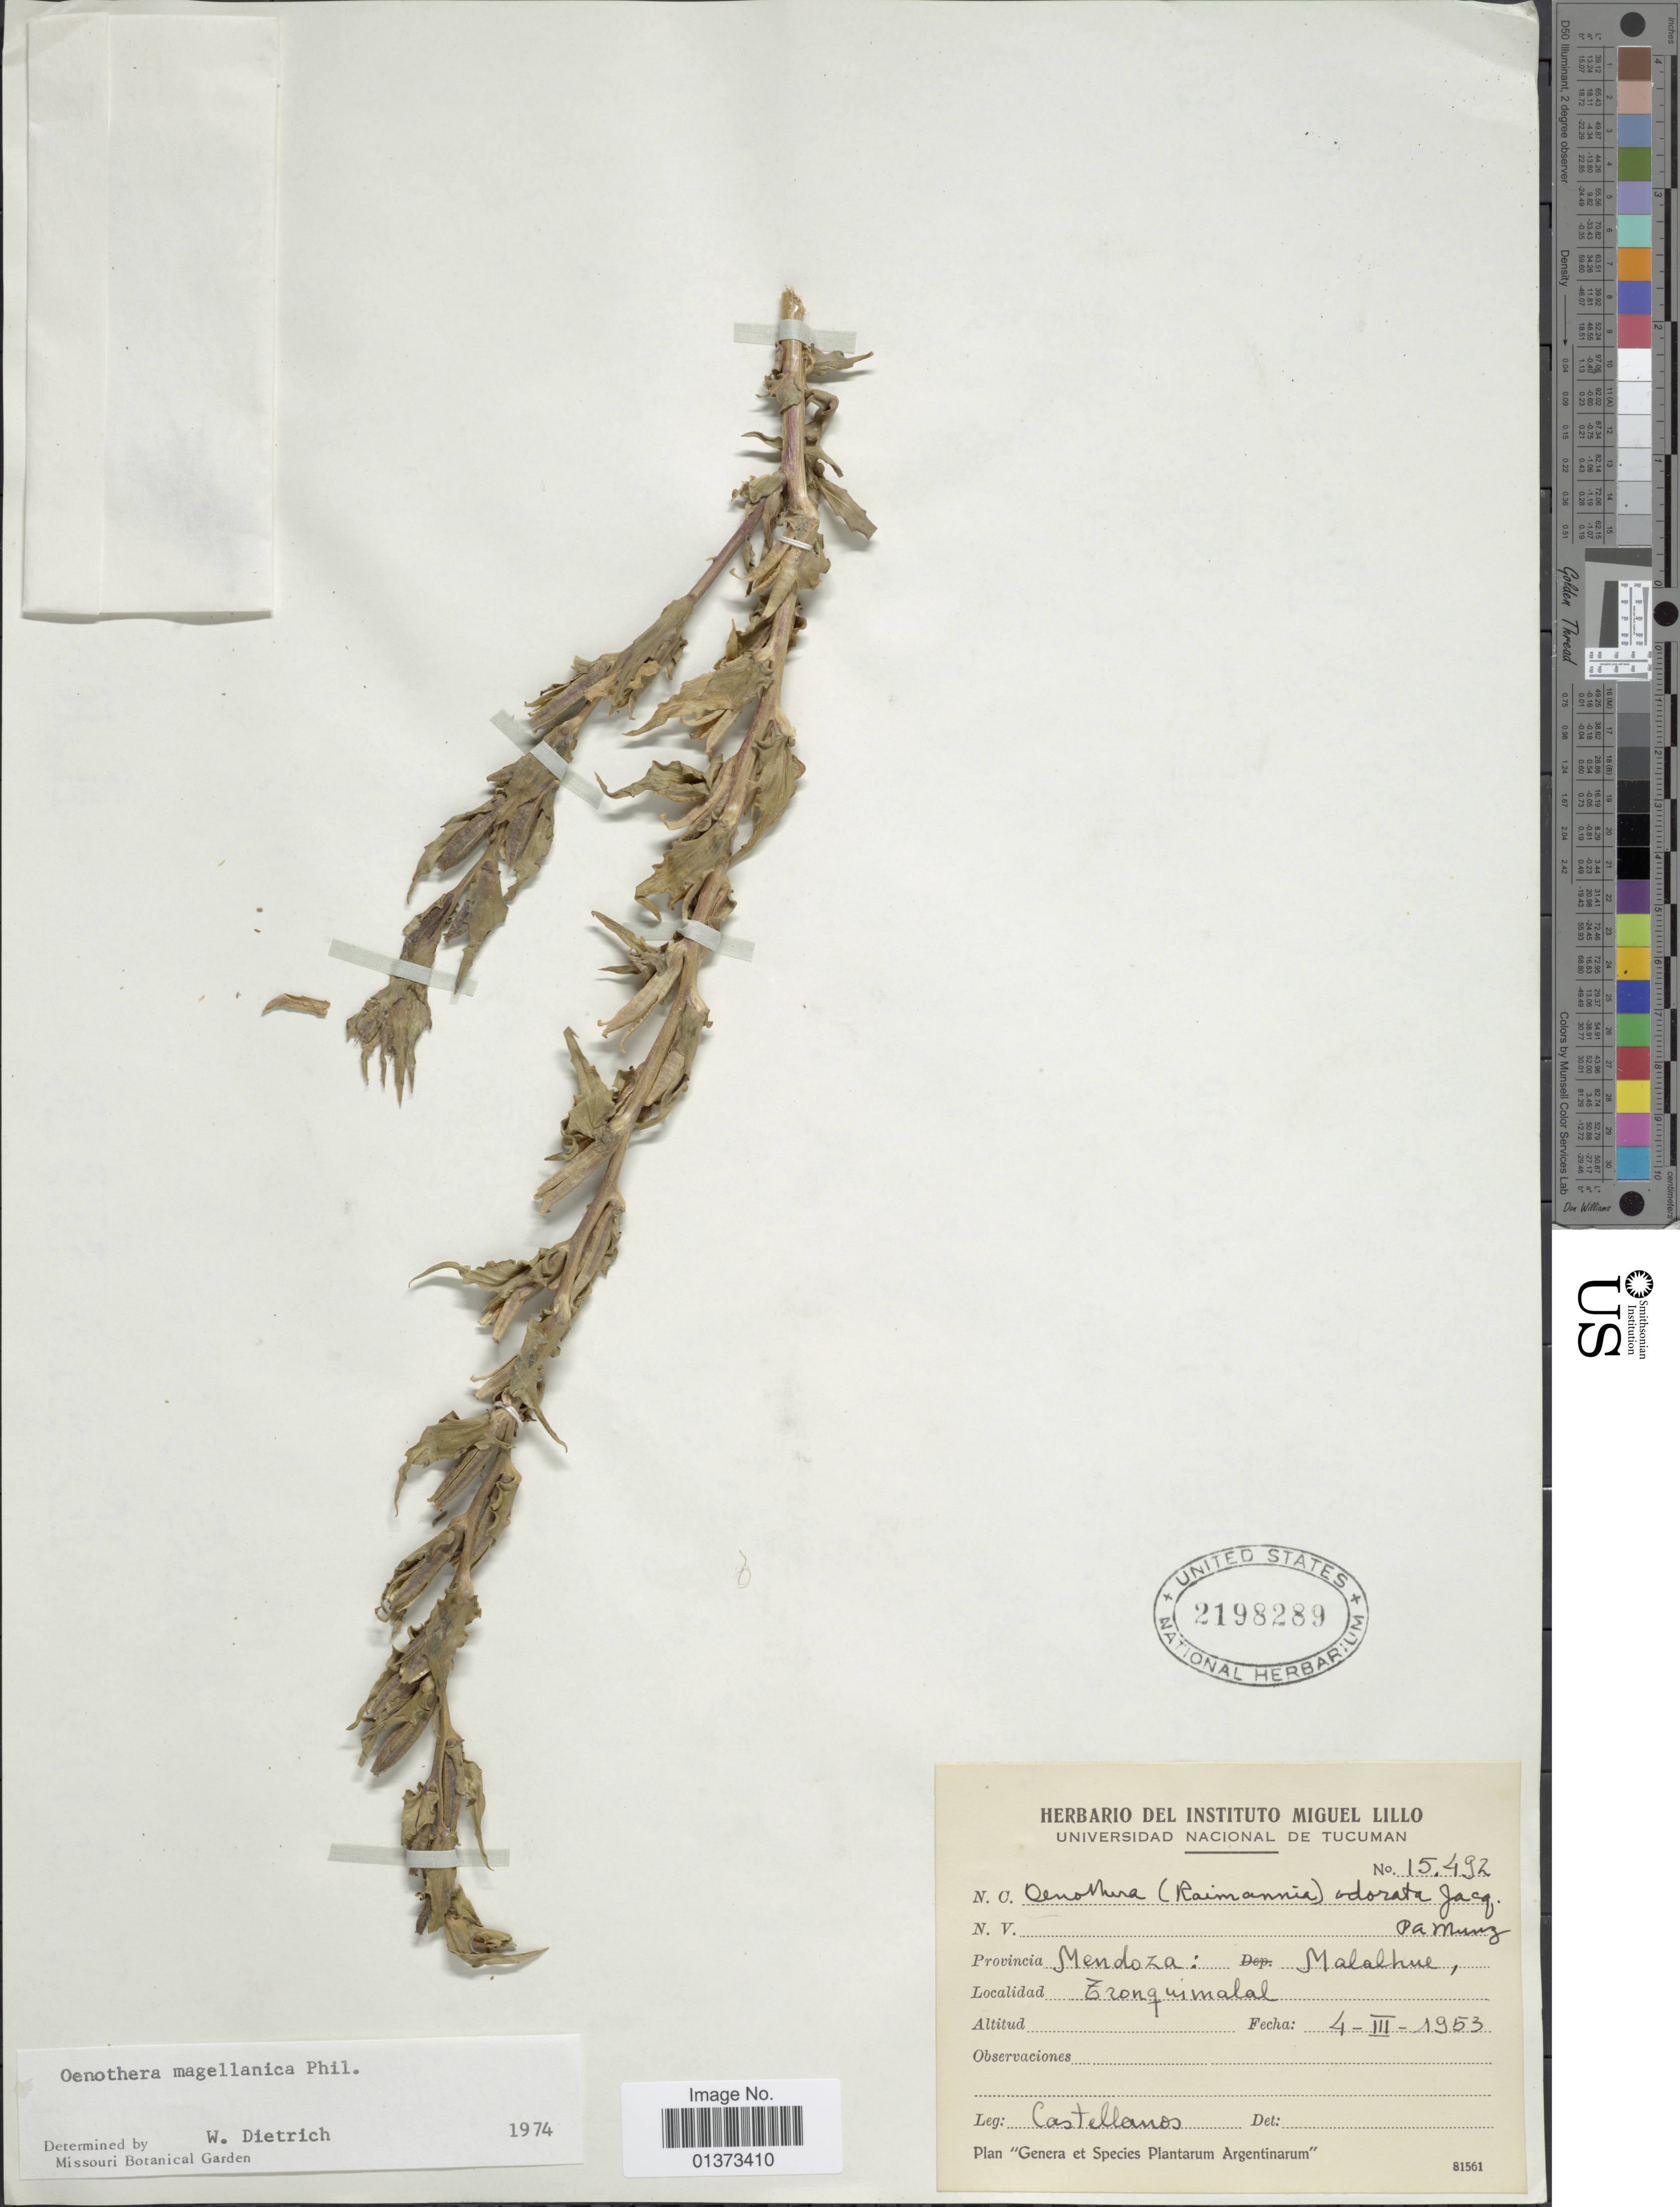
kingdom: Plantae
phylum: Tracheophyta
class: Magnoliopsida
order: Myrtales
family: Onagraceae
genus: Oenothera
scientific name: Oenothera magellanica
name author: Phil.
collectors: -- Castellanos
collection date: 1953-03-04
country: Argentina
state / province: Mendoza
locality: Malalhue, Cronquimalal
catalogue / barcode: US 2198289